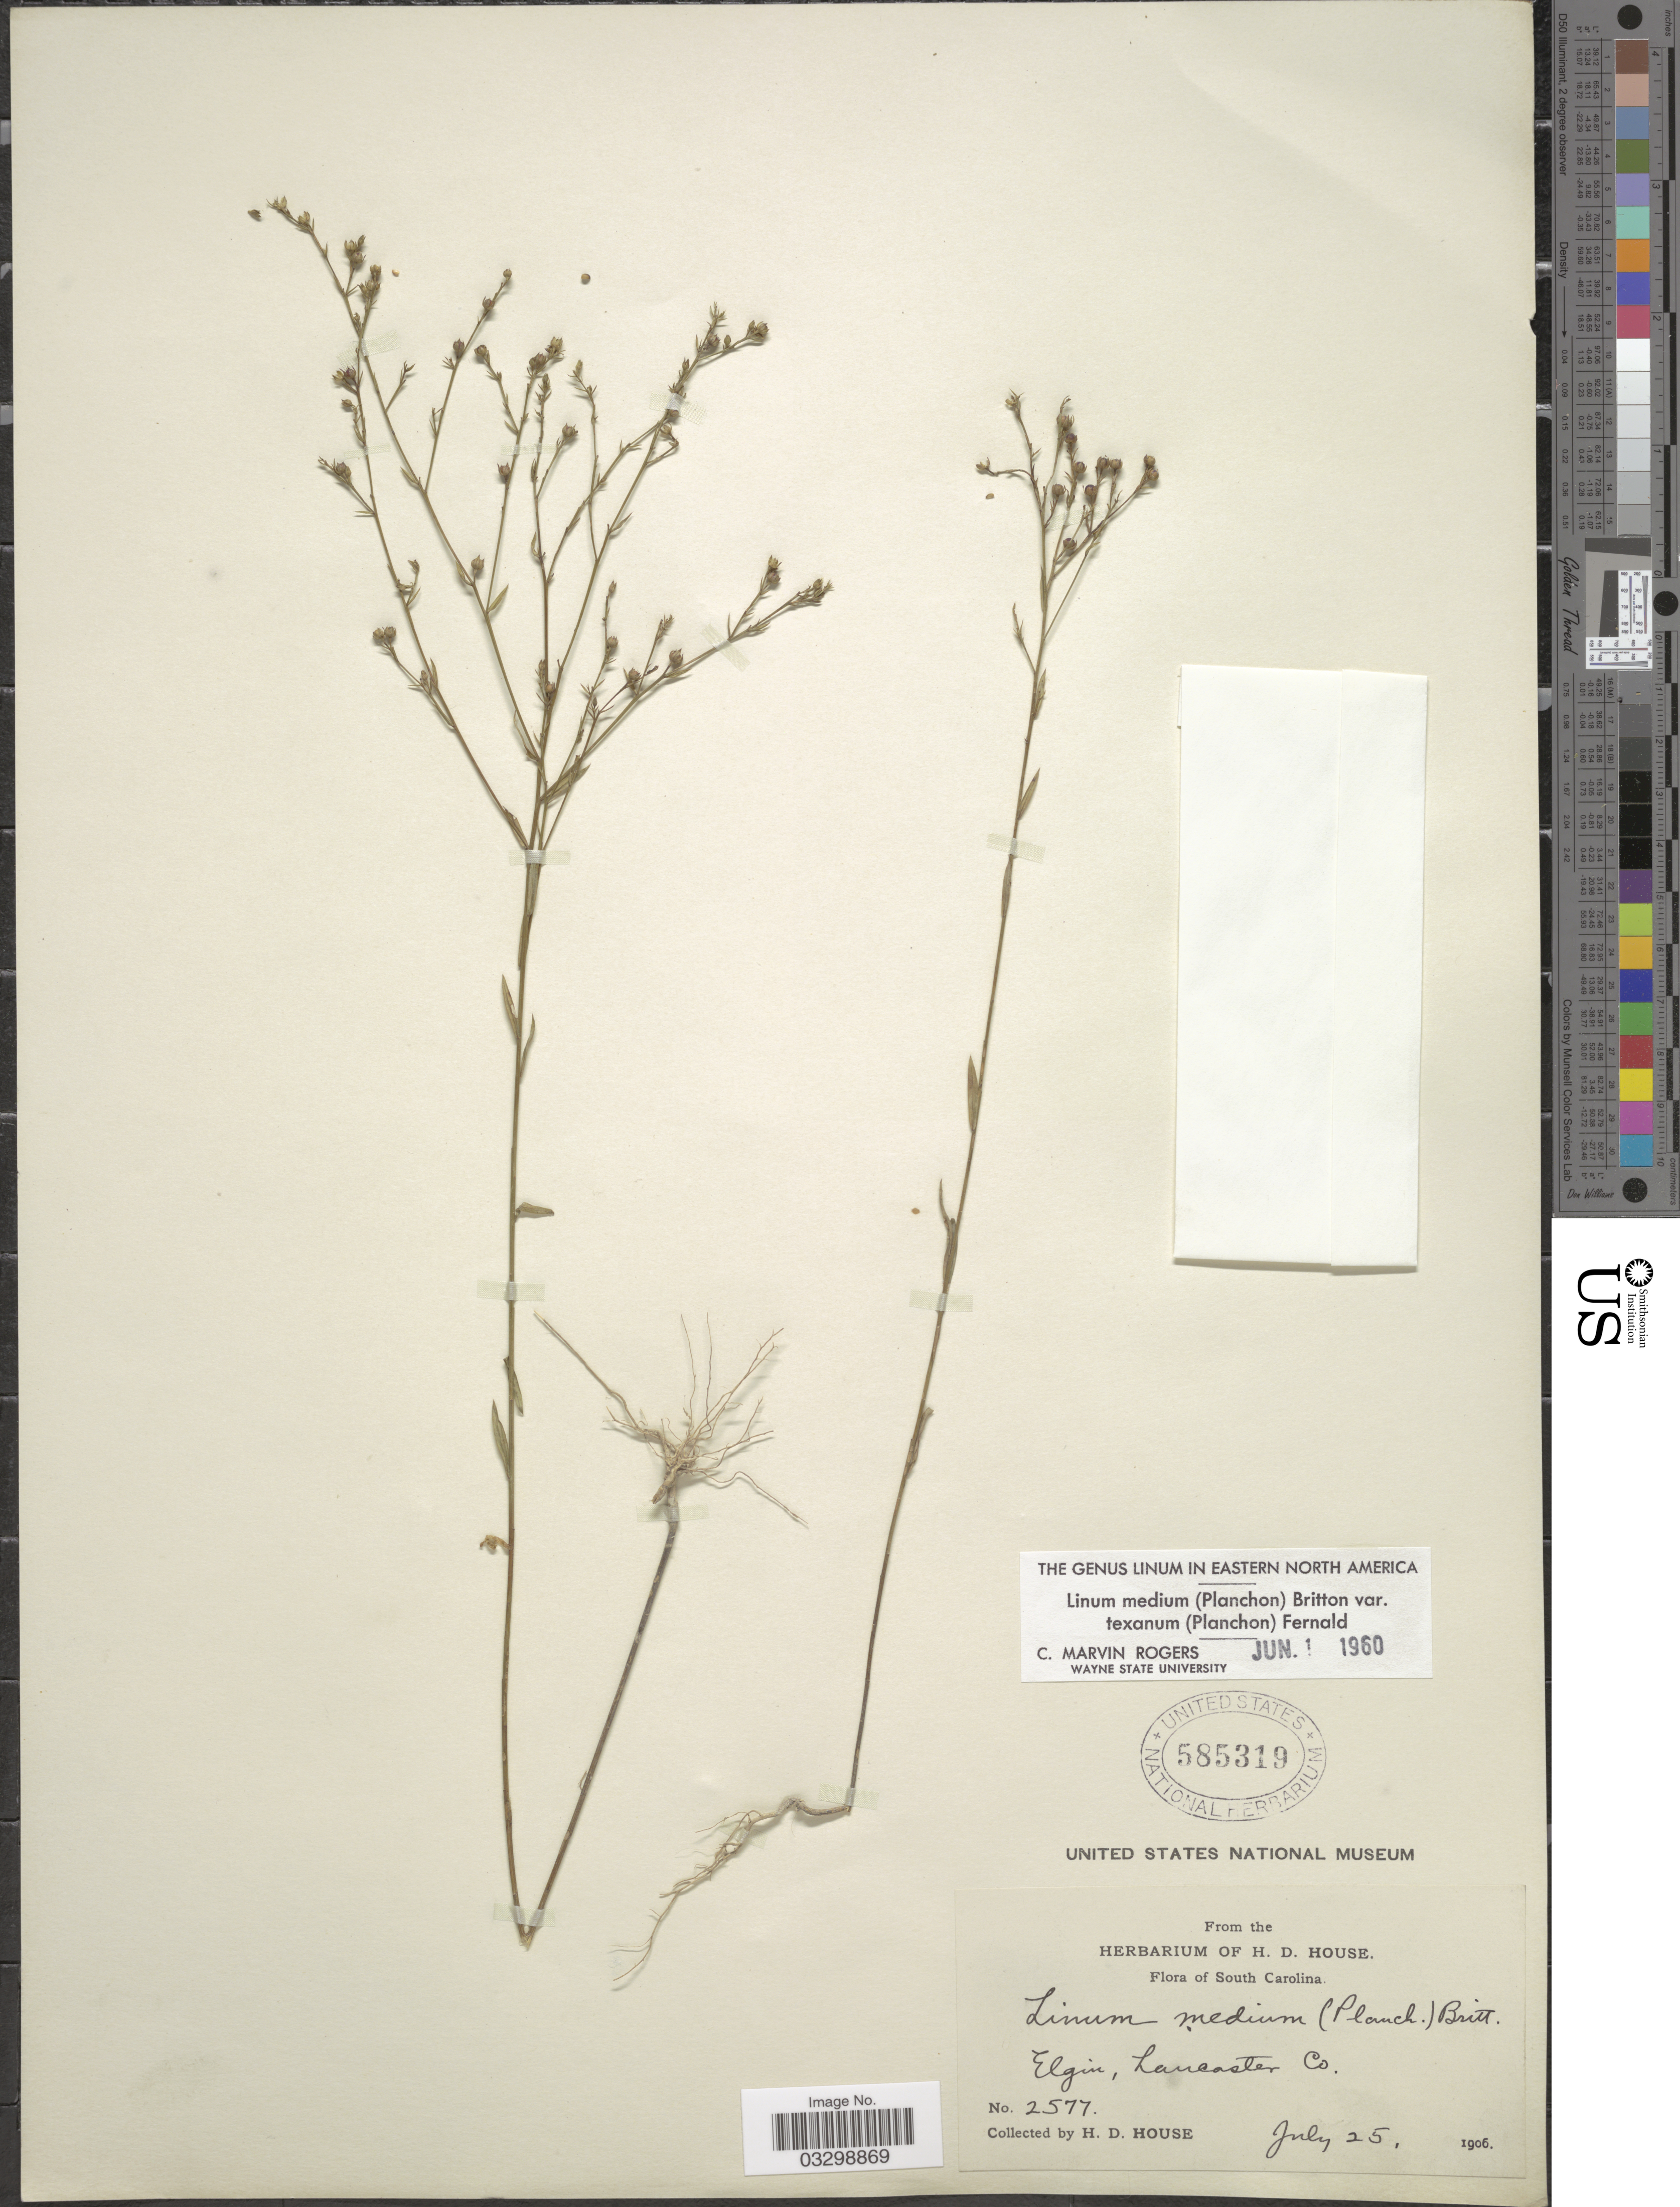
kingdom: Plantae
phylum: Tracheophyta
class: Magnoliopsida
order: Malpighiales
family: Linaceae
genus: Linum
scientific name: Linum medium var. texanum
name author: (Planch.) Fernald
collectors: H. D. House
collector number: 2577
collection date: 1906-07-25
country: United States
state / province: South Carolina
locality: Elgin, Lancaster Co.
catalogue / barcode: US 585319